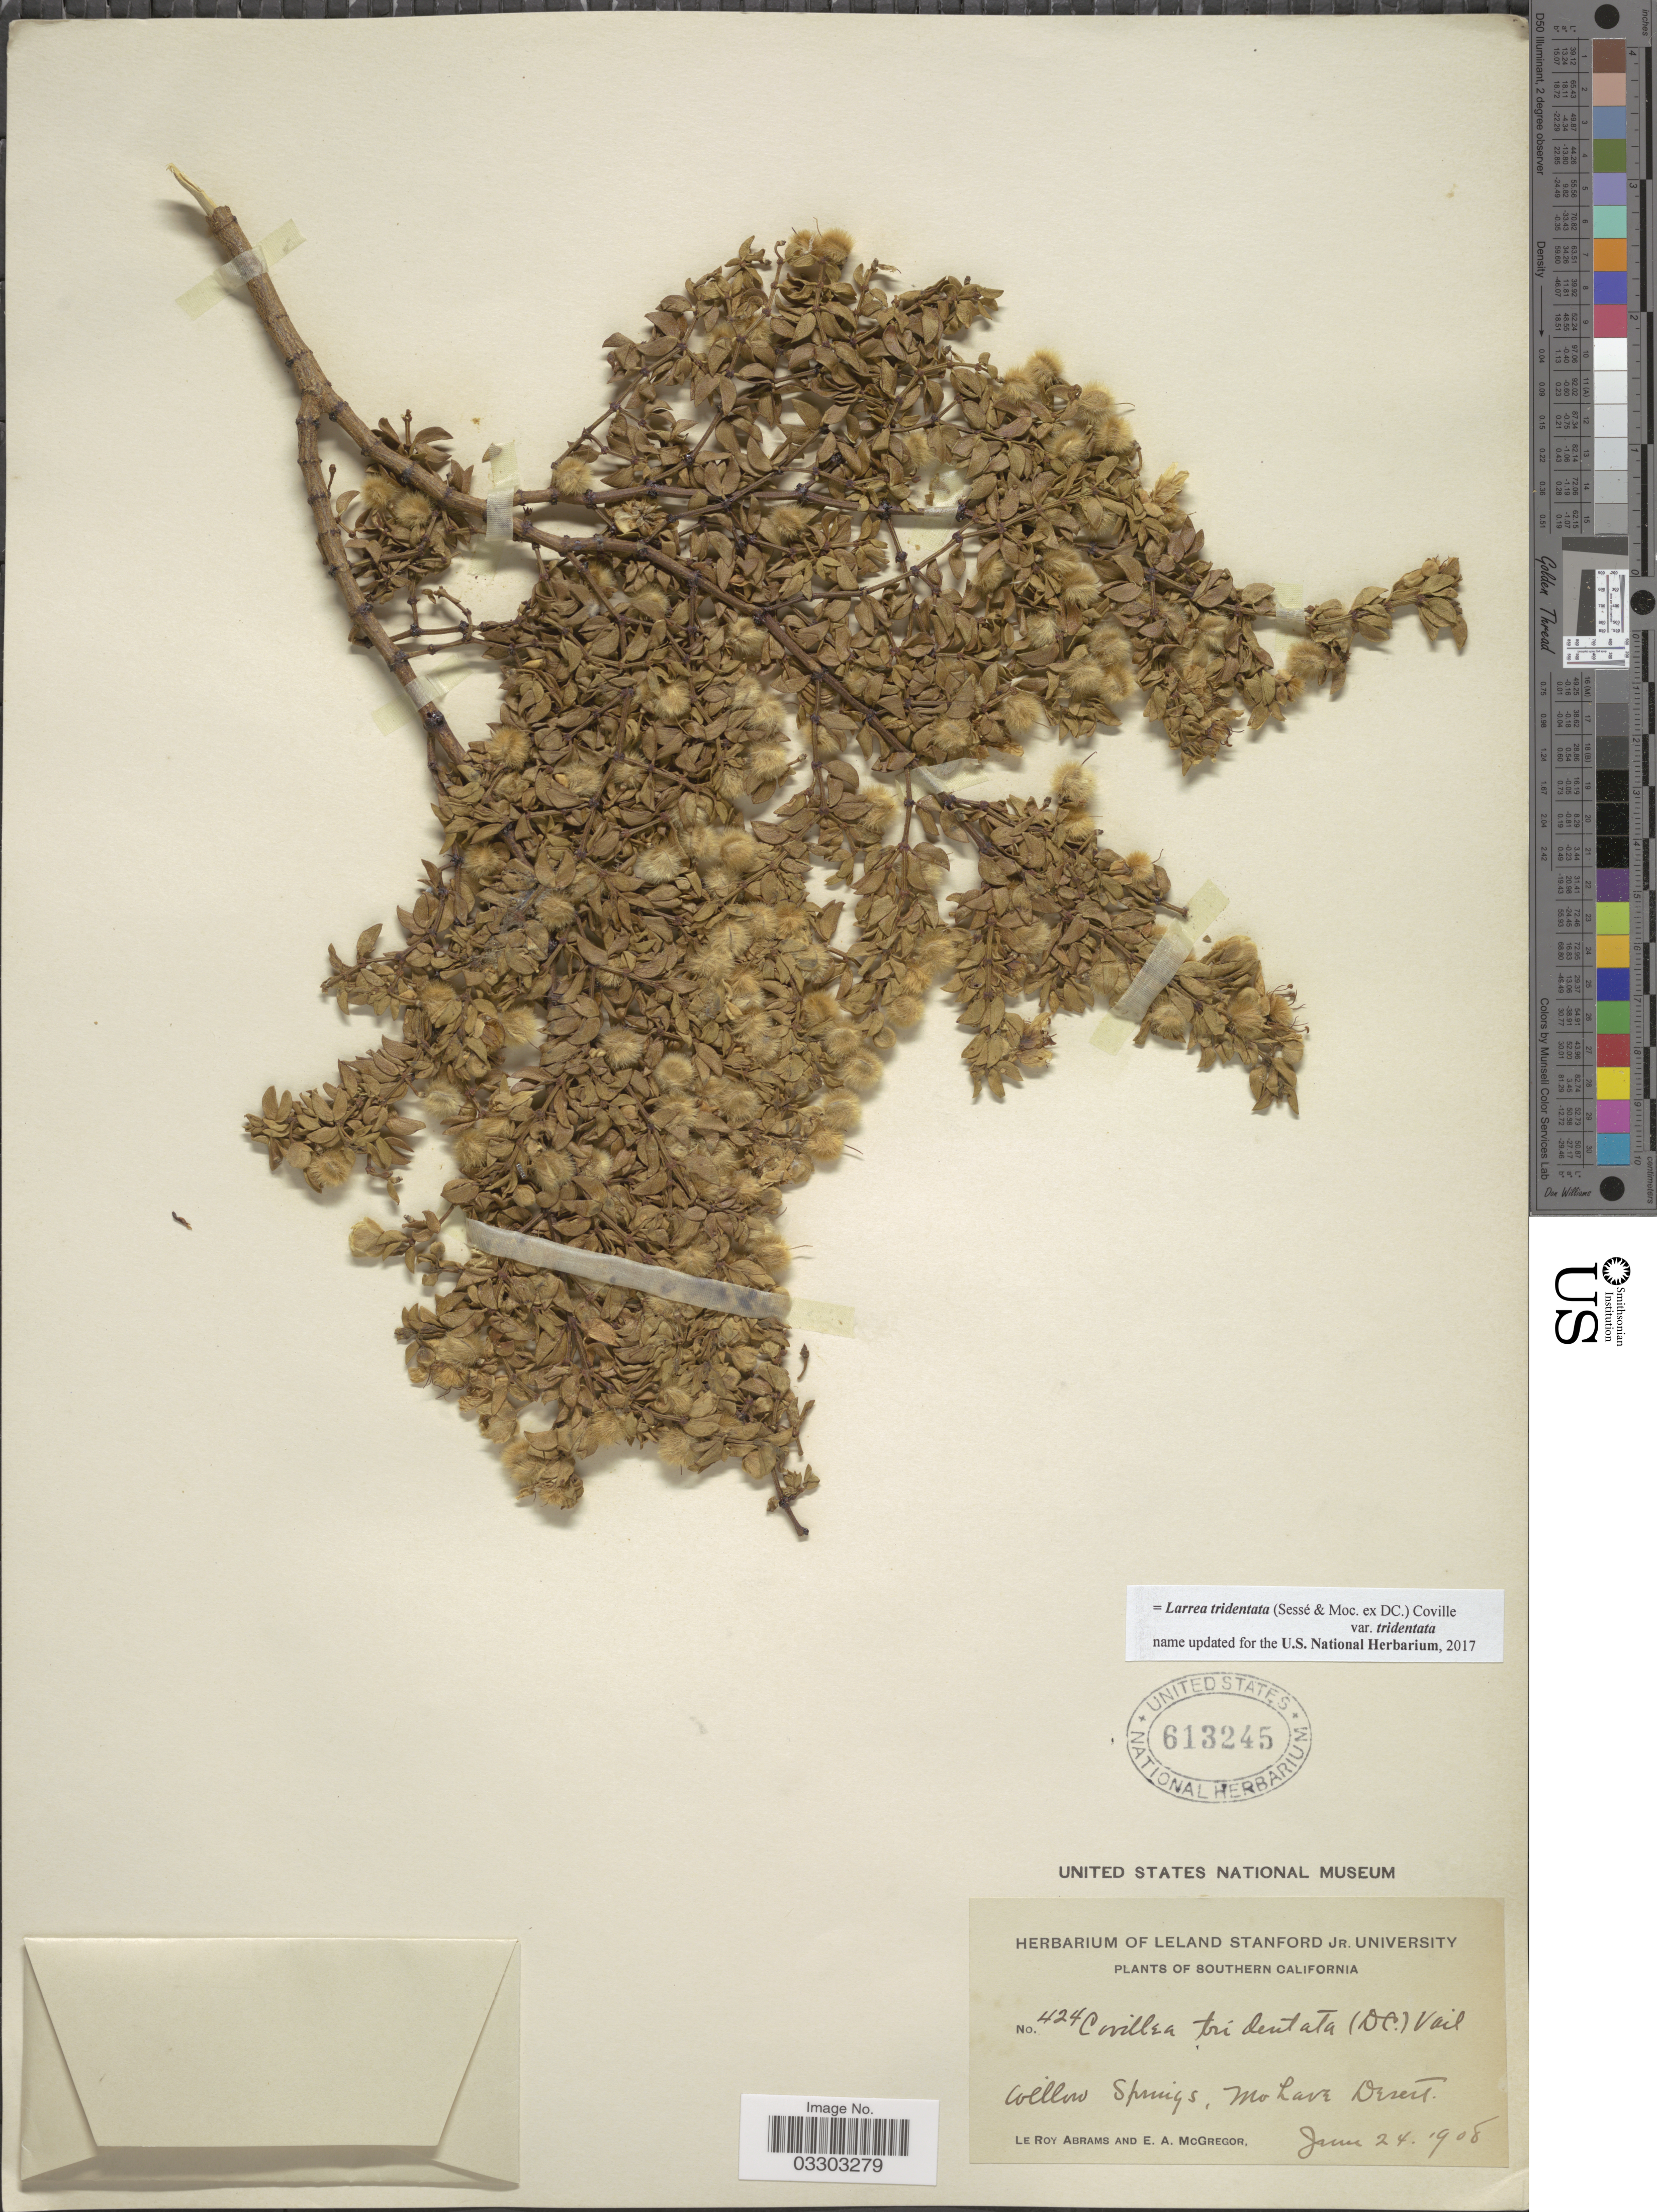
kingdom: Plantae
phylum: Tracheophyta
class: Magnoliopsida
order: Zygophyllales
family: Zygophyllaceae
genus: Larrea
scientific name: Larrea tridentata var. tridentata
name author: (Sessé & Moc. ex DC.) Coville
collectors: L. Abrams & E. A. McGregor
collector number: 424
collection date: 1908-06-24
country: United States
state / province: California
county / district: Kern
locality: Southern California. Collow Springs, Mohave Desert.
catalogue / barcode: US 613245